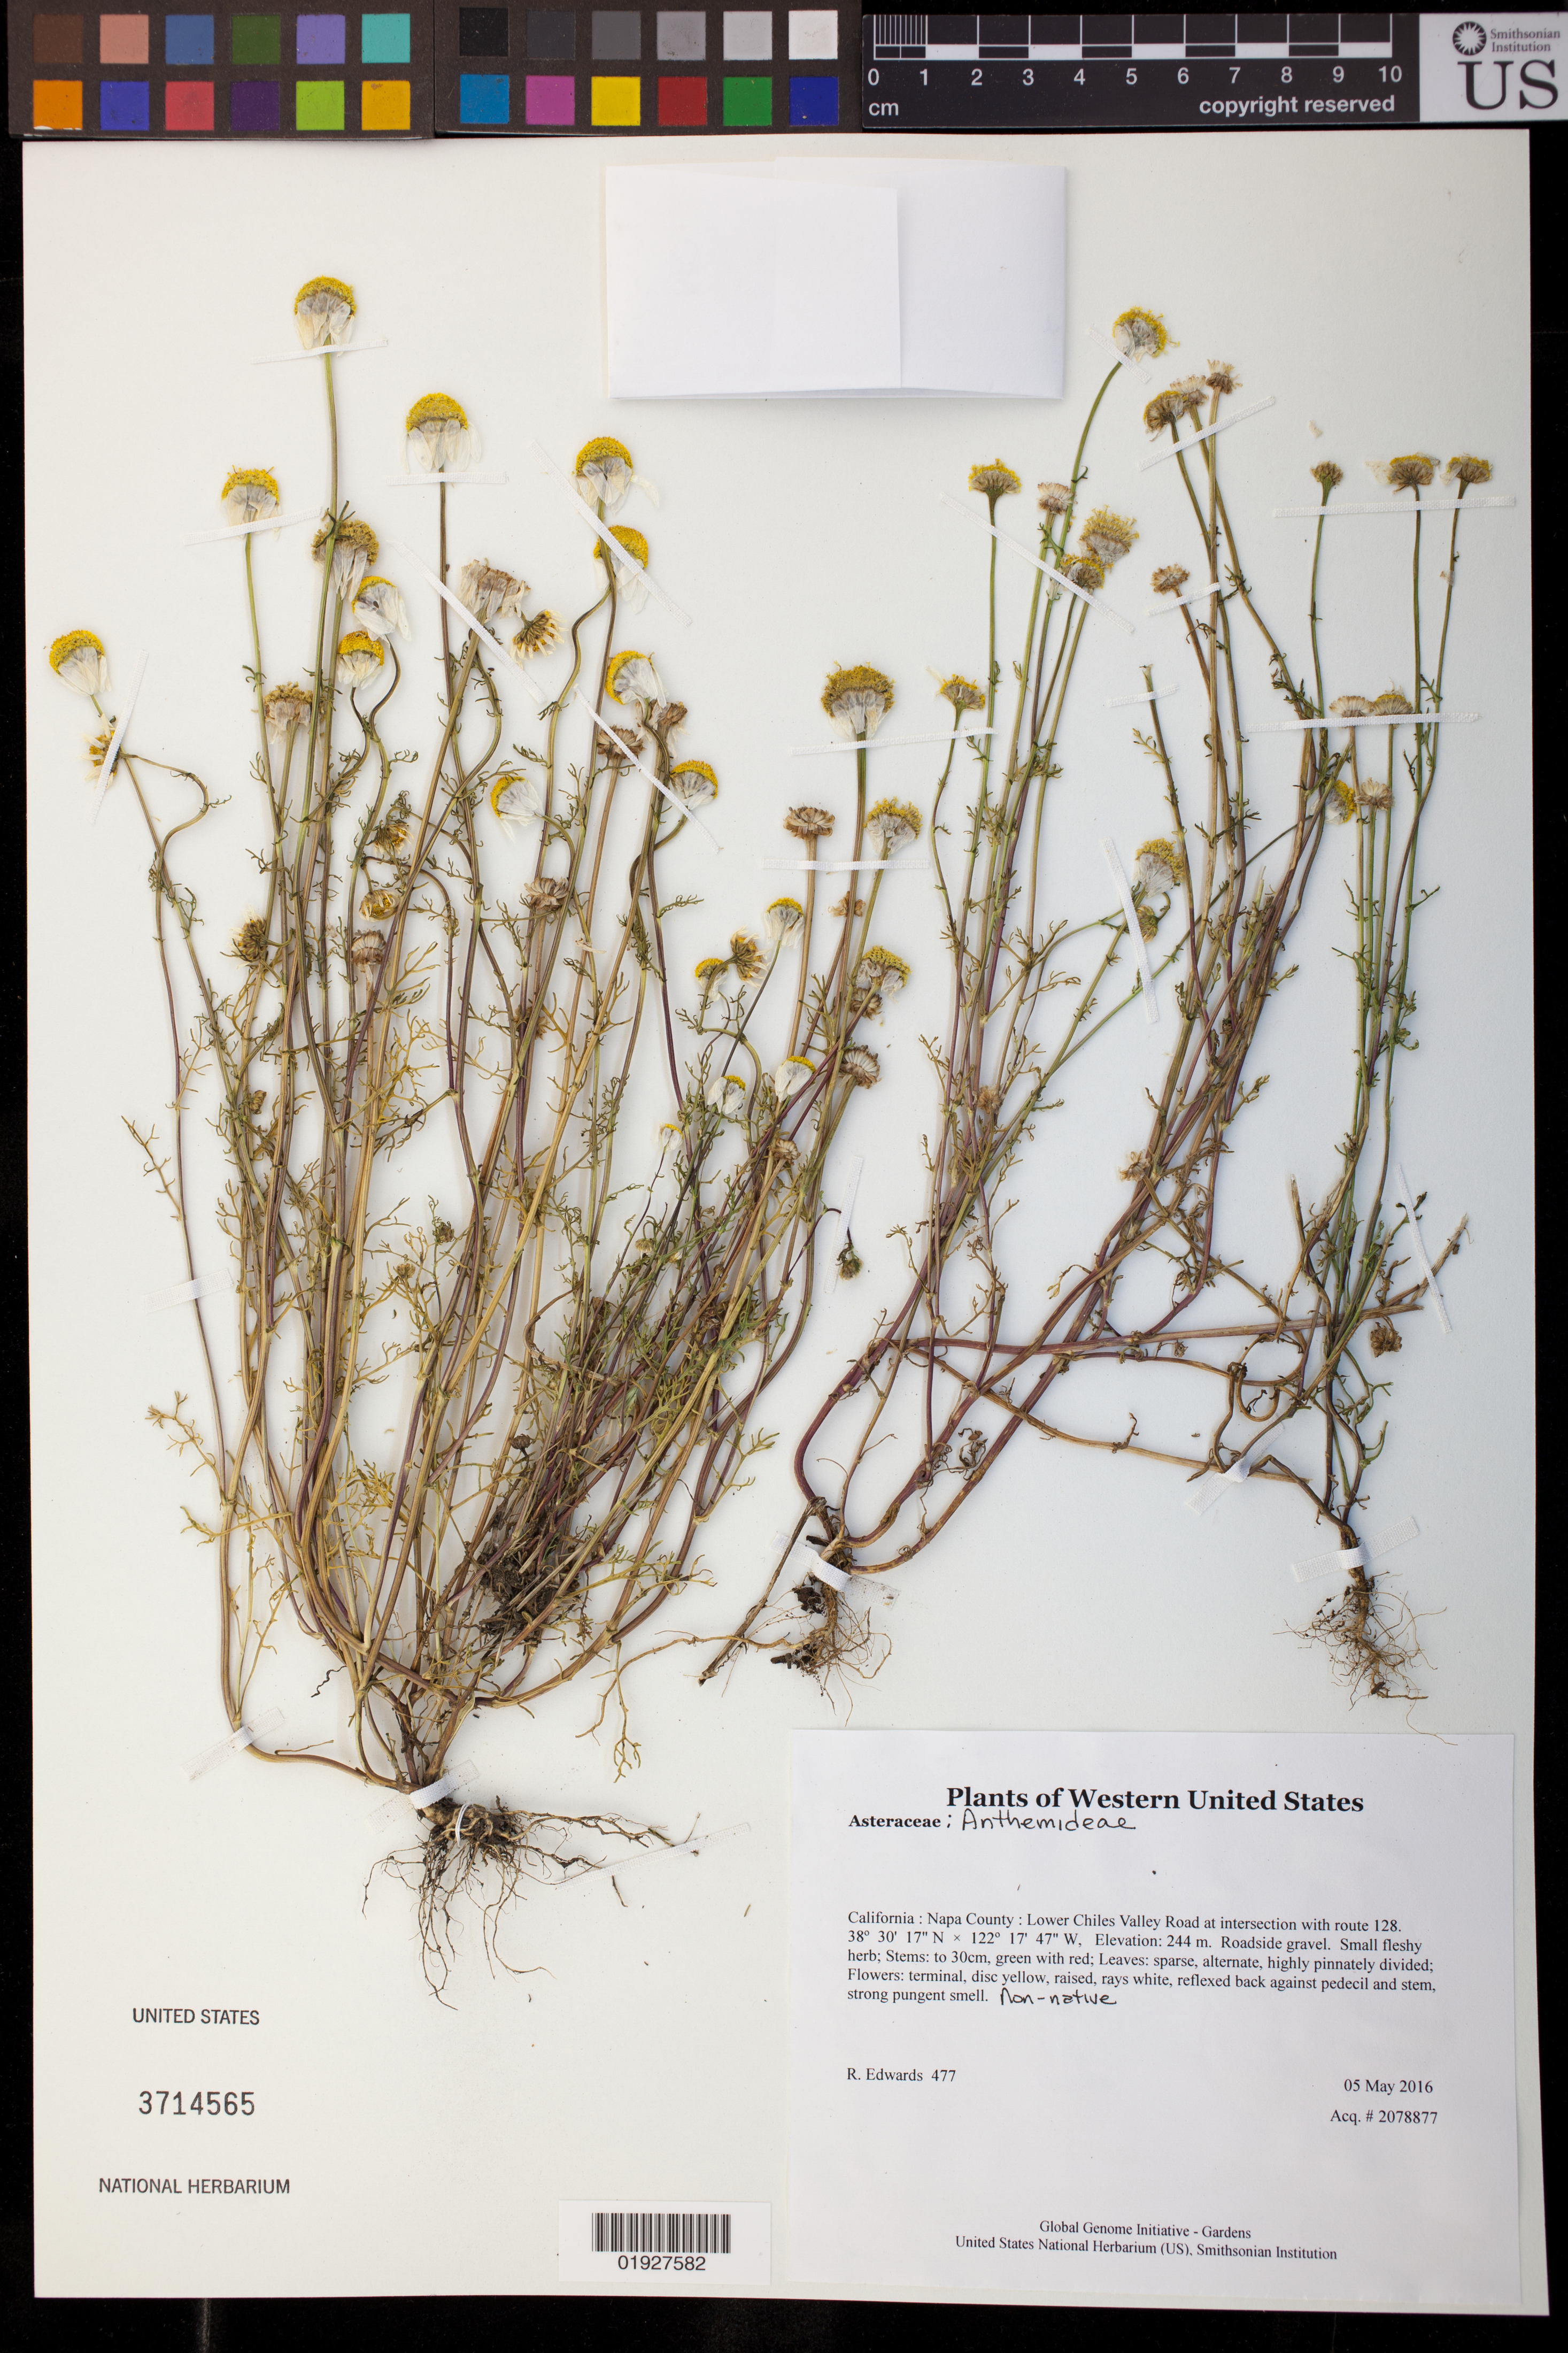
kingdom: Plantae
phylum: Tracheophyta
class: Magnoliopsida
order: Asterales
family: Asteraceae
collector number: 477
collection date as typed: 5 May 2016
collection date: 2016-05-05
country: United States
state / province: California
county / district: Napa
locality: Lower Chiles Valley Road at intersection with route 128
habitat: Roadside gravel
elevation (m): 244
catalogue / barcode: US 3714565